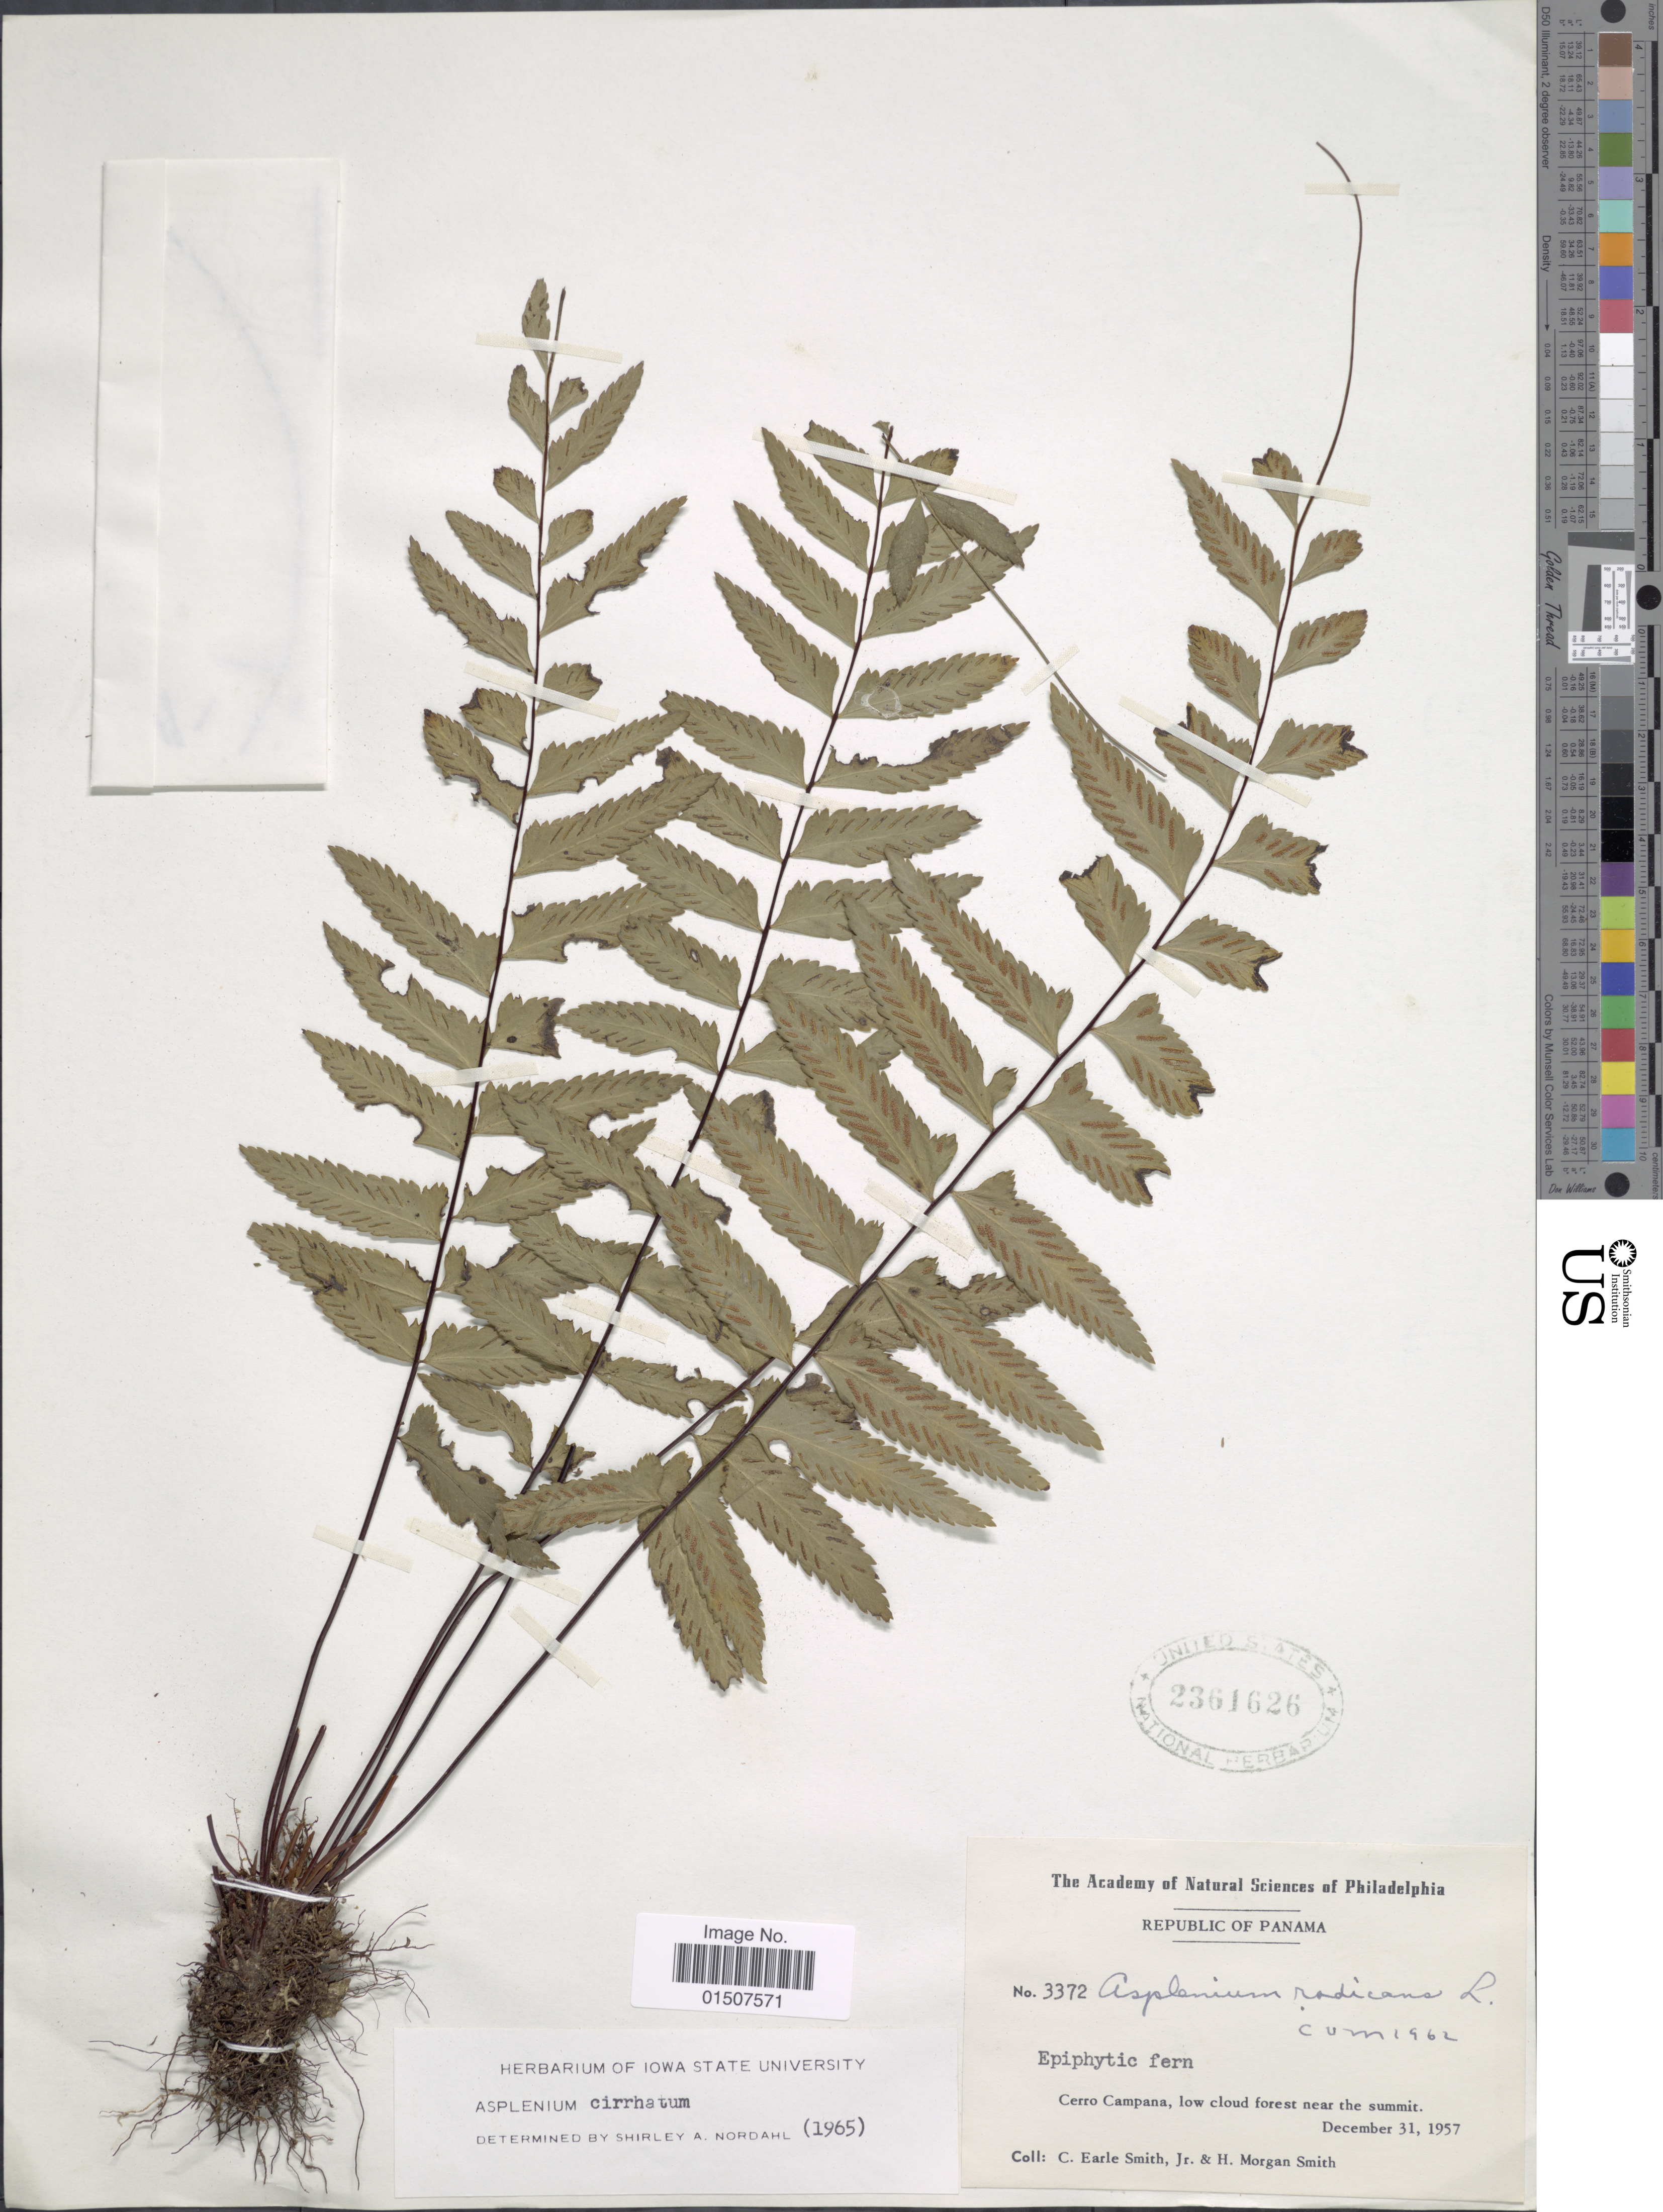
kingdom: Plantae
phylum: Tracheophyta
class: Polypodiopsida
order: Polypodiales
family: Aspleniaceae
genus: Asplenium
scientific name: Asplenium radicans var. cirrhatum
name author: (Rich. ex Willd.) Rosenst.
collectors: C. E. Smith Jr. & H. M. Smith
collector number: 3372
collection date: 1957-12-31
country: Panama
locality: Cerro Campana, low cloud forest near the summit.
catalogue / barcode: US 2361626